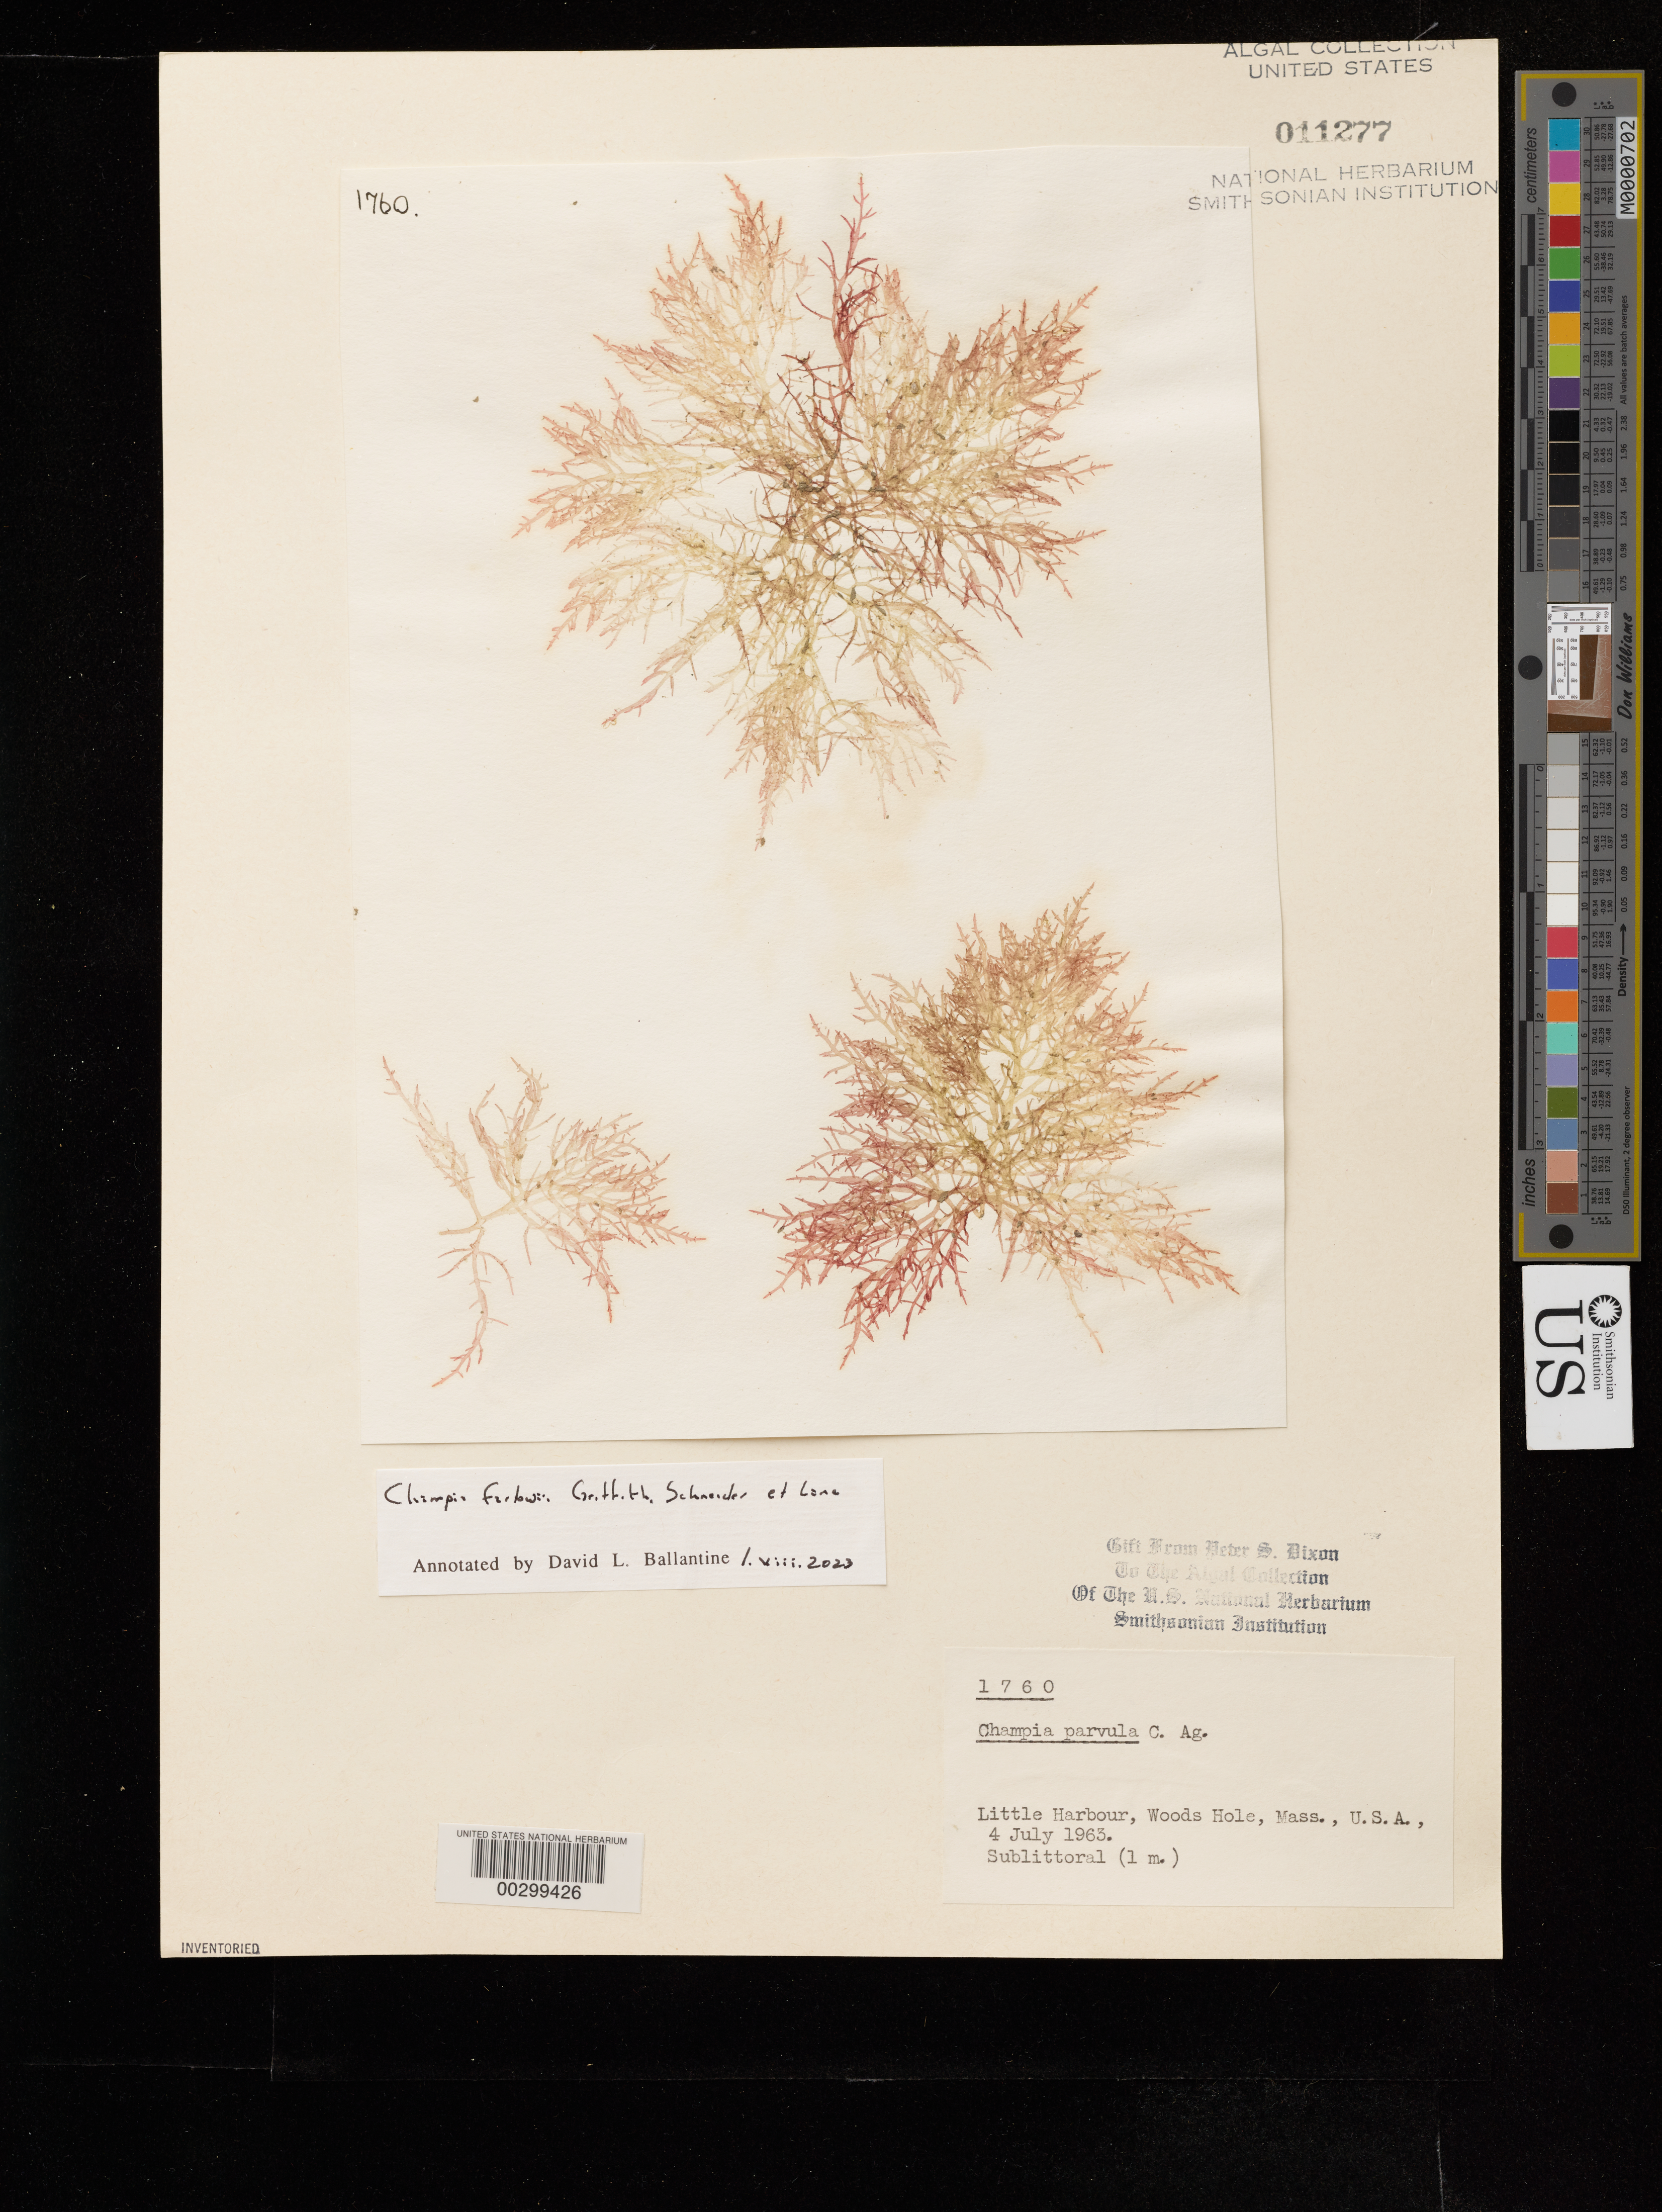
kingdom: Plantae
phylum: Rhodophyta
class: Florideophyceae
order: Rhodymeniales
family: Champiaceae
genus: Champia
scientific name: Champia farlowii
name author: M. K. Griffith et al.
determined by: Ballentine, D. L.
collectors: P. S. Dixon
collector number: PSD 1760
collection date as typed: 04 Jul 1963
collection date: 1963-07-04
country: United States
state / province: Massachusetts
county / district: Barnstable County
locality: Woods Hole, Little Harbor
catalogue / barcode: US 11277